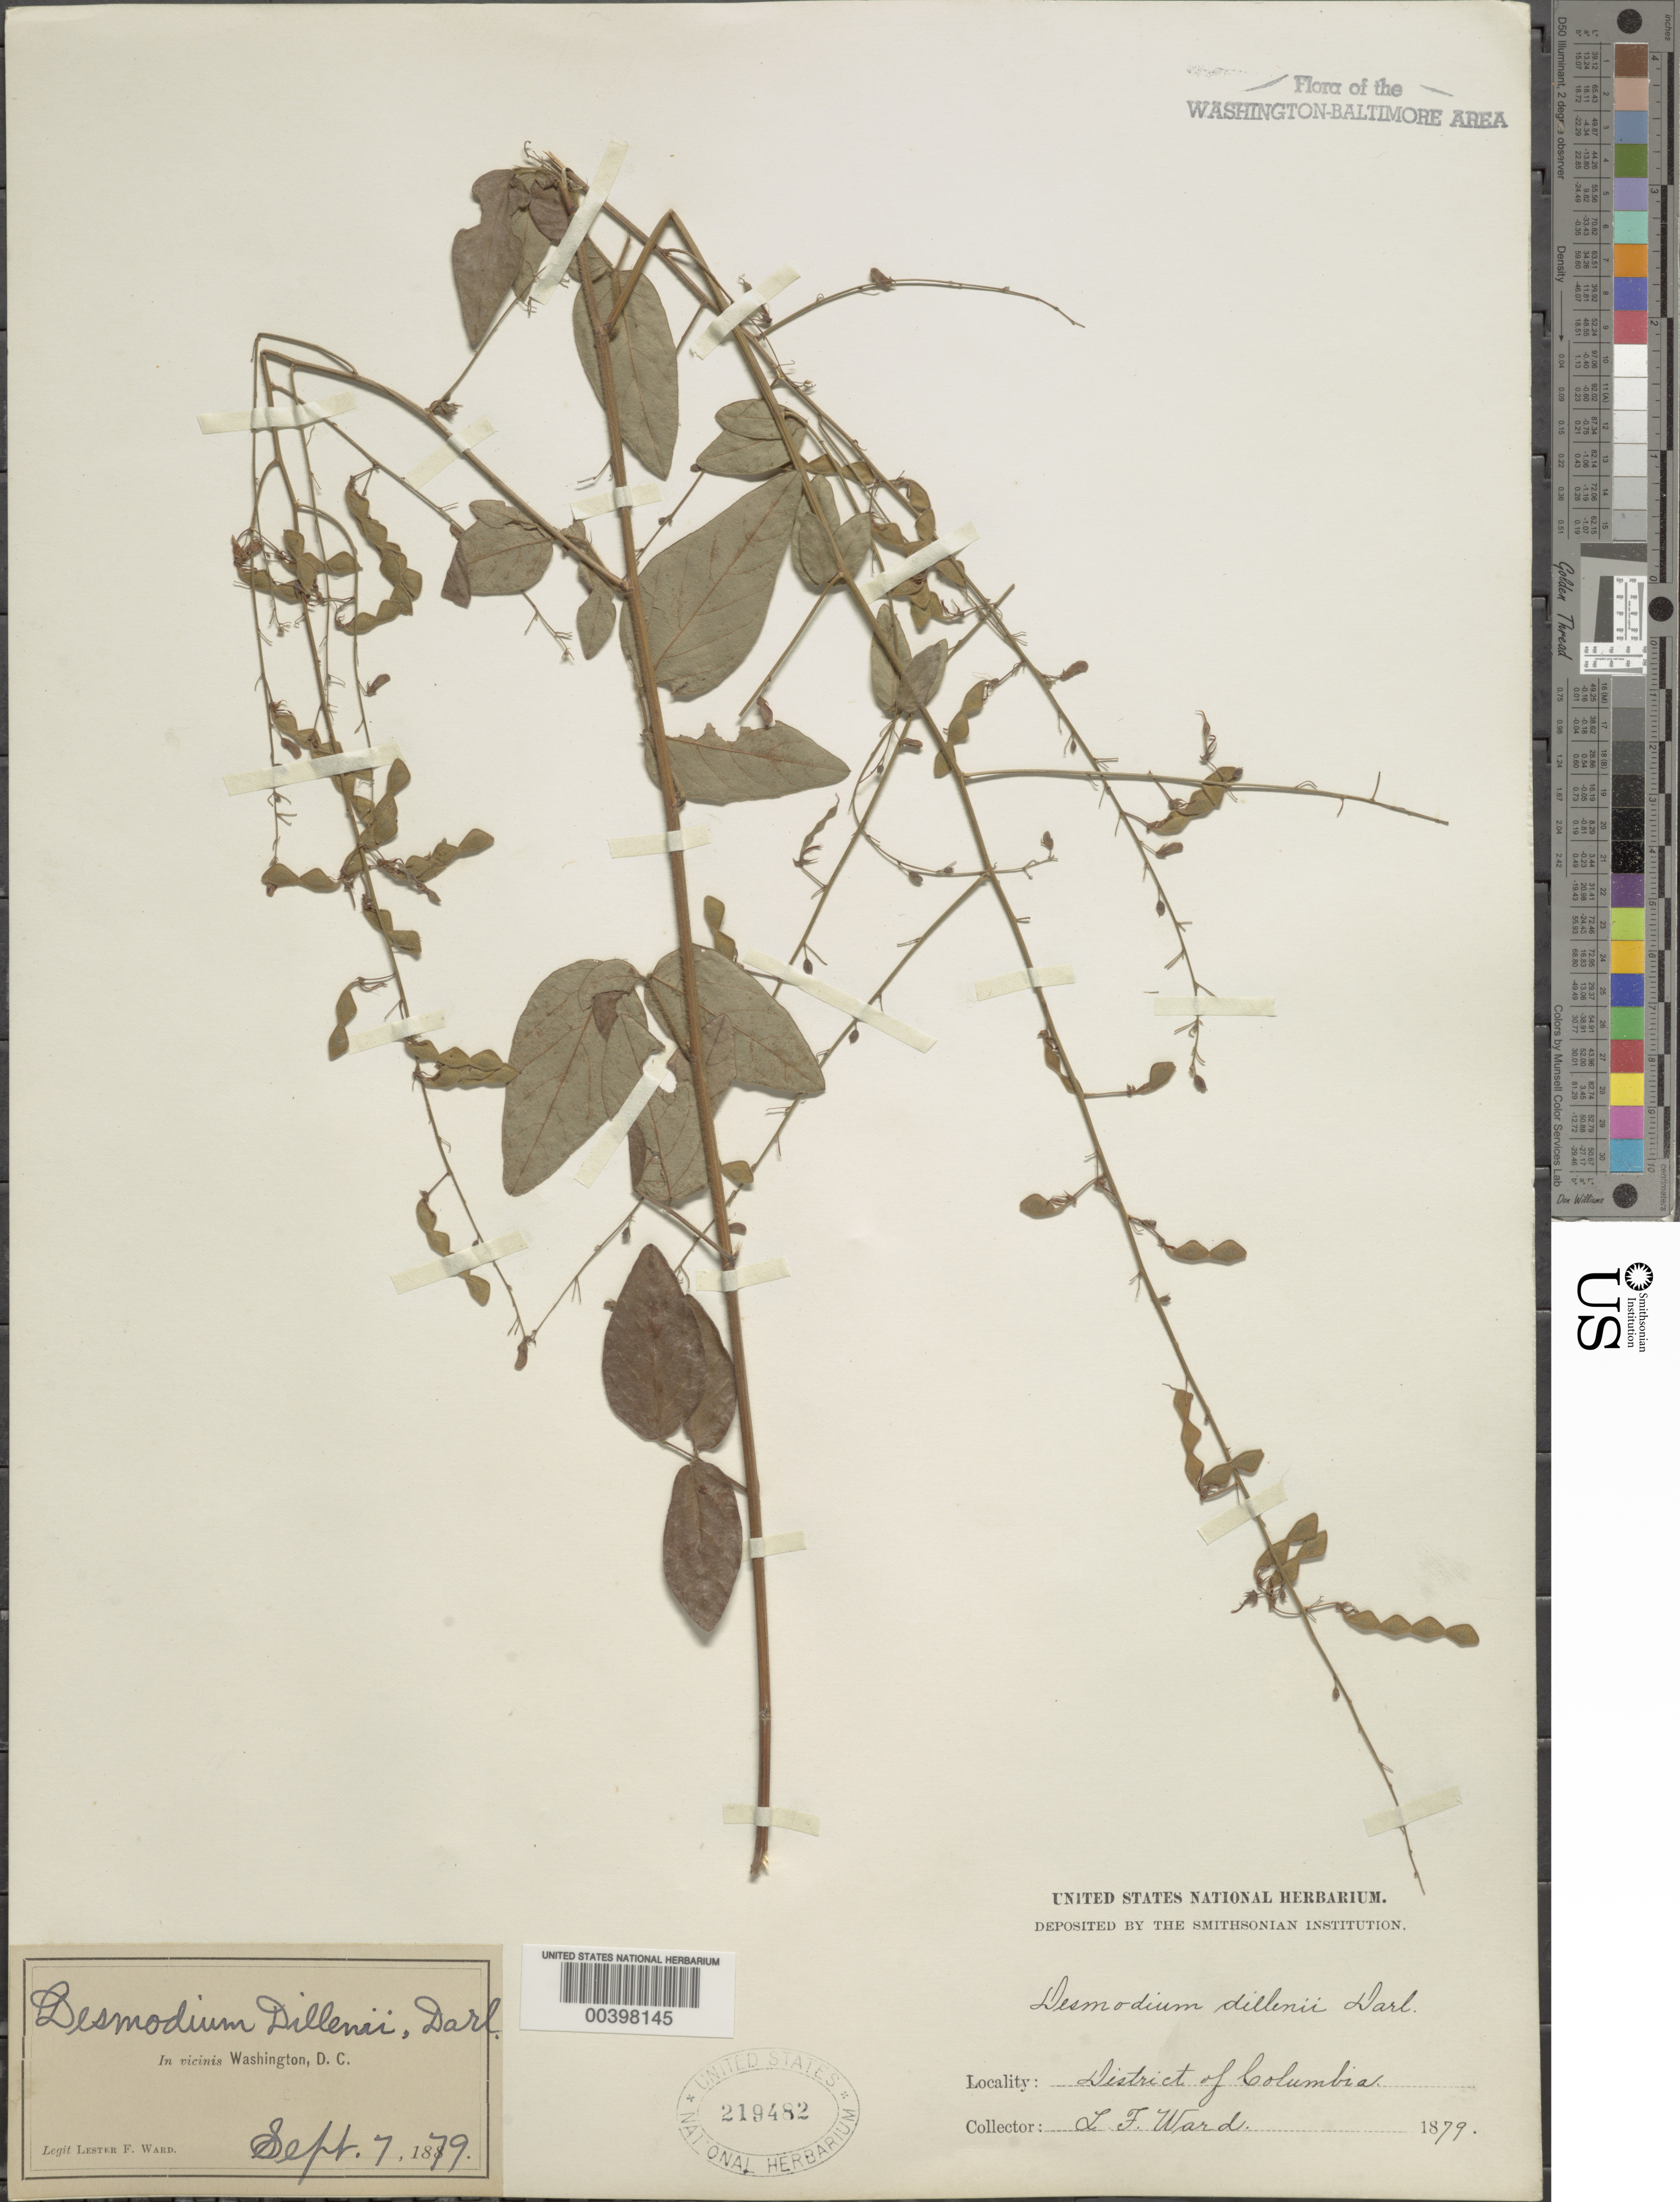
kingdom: Plantae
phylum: Tracheophyta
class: Magnoliopsida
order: Fabales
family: Fabaceae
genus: Desmodium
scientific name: Desmodium glabellum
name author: (Michx.) DC.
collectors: L. F. Ward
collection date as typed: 07 Sep 1879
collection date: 1879-09-07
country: United States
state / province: District of Columbia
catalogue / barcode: US 219482